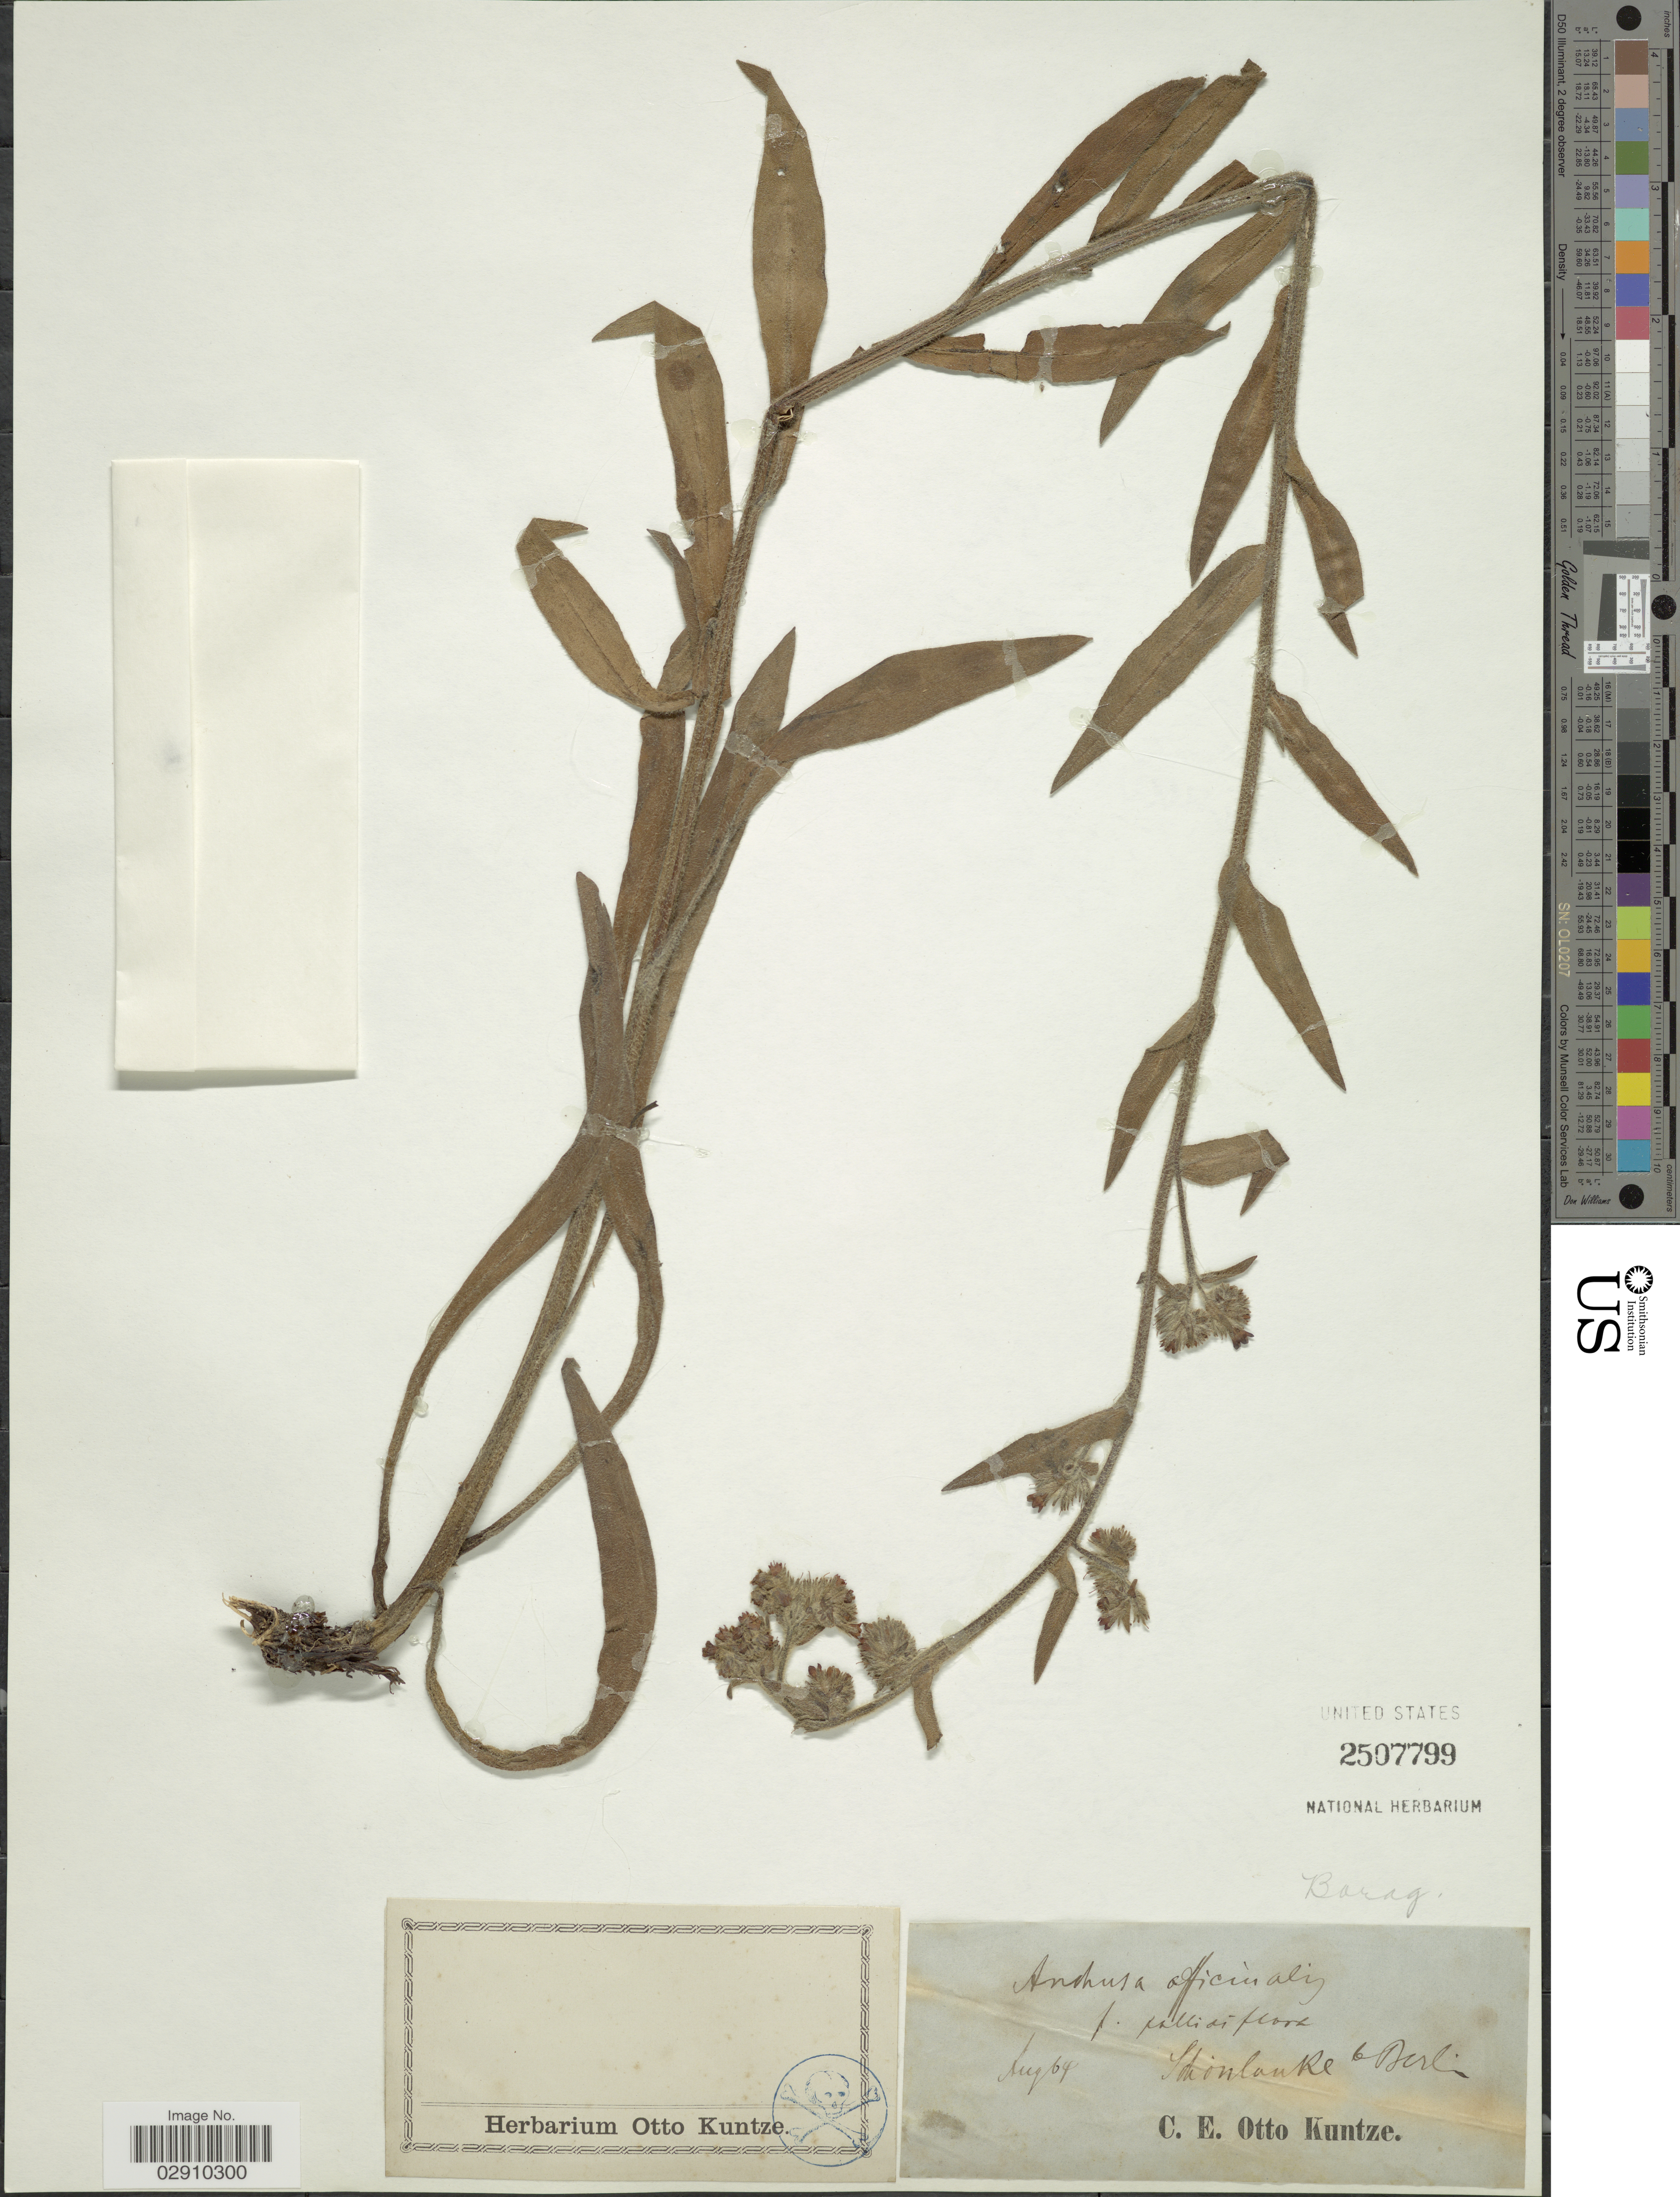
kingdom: Plantae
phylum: Tracheophyta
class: Magnoliopsida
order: Boraginales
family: Boraginaceae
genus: Anchusa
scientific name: Anchusa officinalis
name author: L.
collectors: C.E.O. Kuntze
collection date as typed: Transcribed d/m/y: /8/64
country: Germany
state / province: Berlin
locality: Schonlauke Berlin.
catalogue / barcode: US 2507799